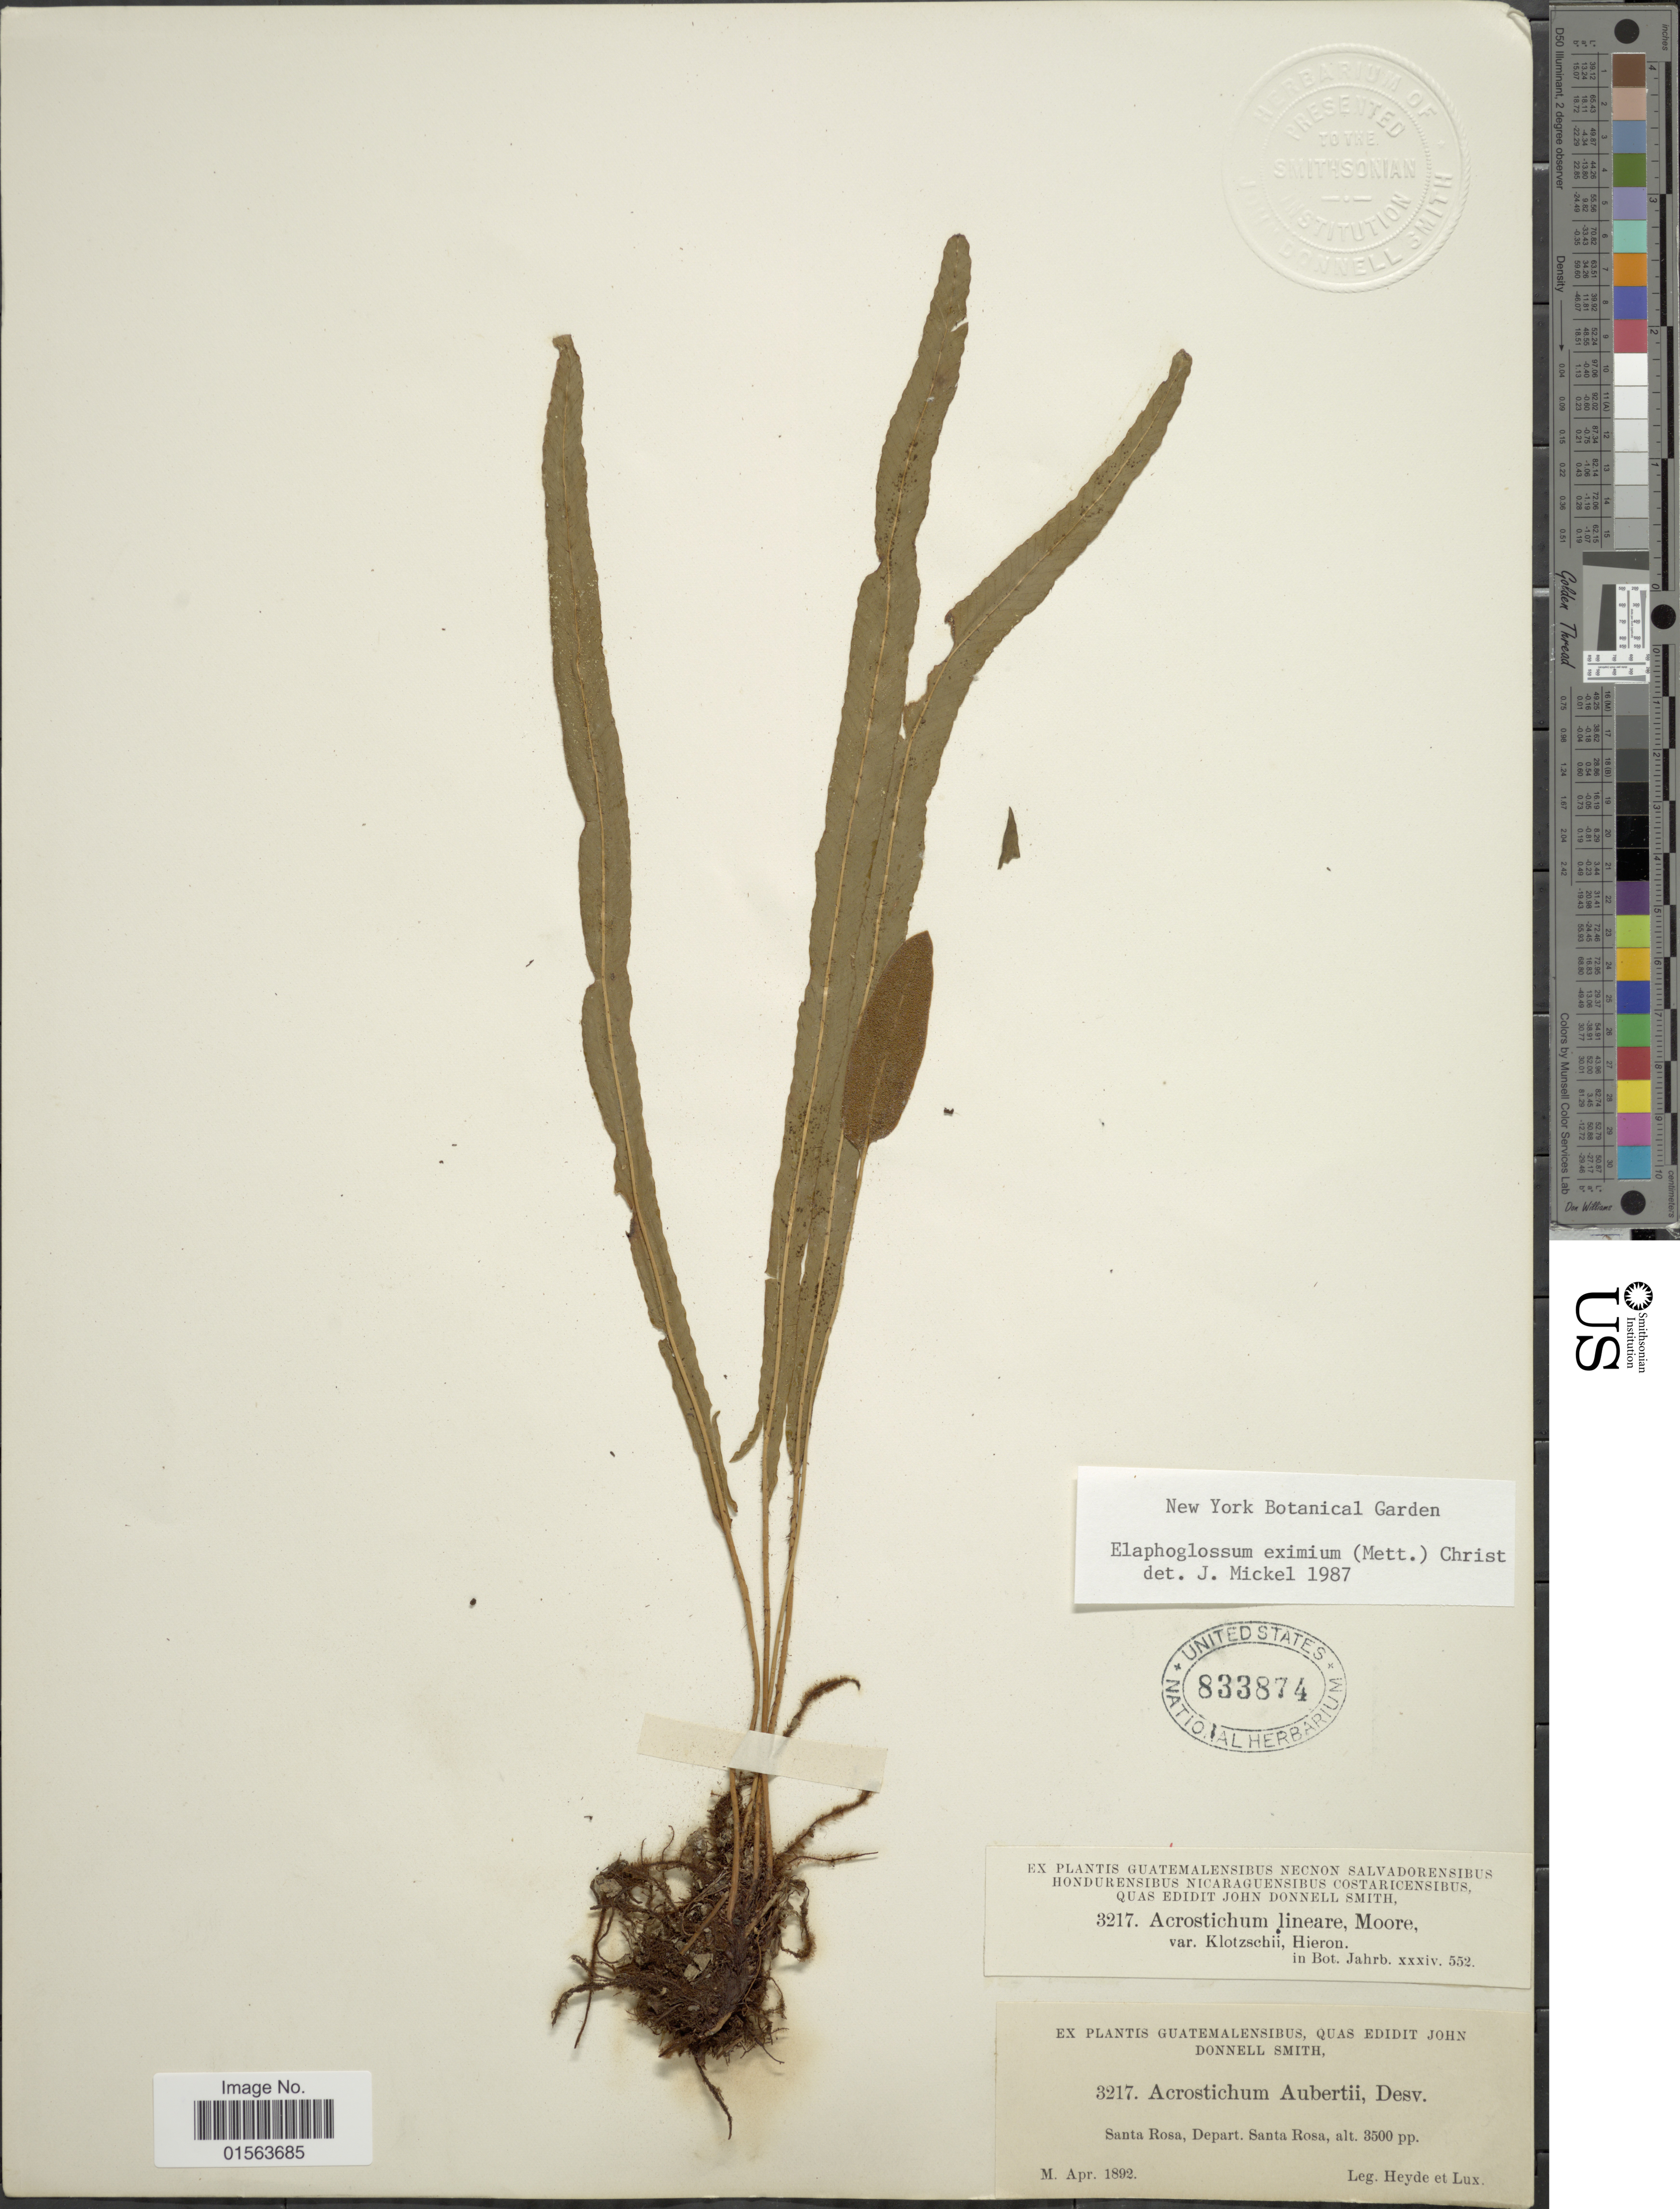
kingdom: Plantae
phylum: Tracheophyta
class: Polypodiopsida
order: Polypodiales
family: Dryopteridaceae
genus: Elaphoglossum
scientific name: Elaphoglossum eximium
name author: (Mett.) Christ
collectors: Heyde & Lux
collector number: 3217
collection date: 1892-04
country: Guatemala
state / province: Santa Rosa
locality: Guatemalensibus, Santa Rosa, Depart. Santa Rosa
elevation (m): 1067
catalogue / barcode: US 833874